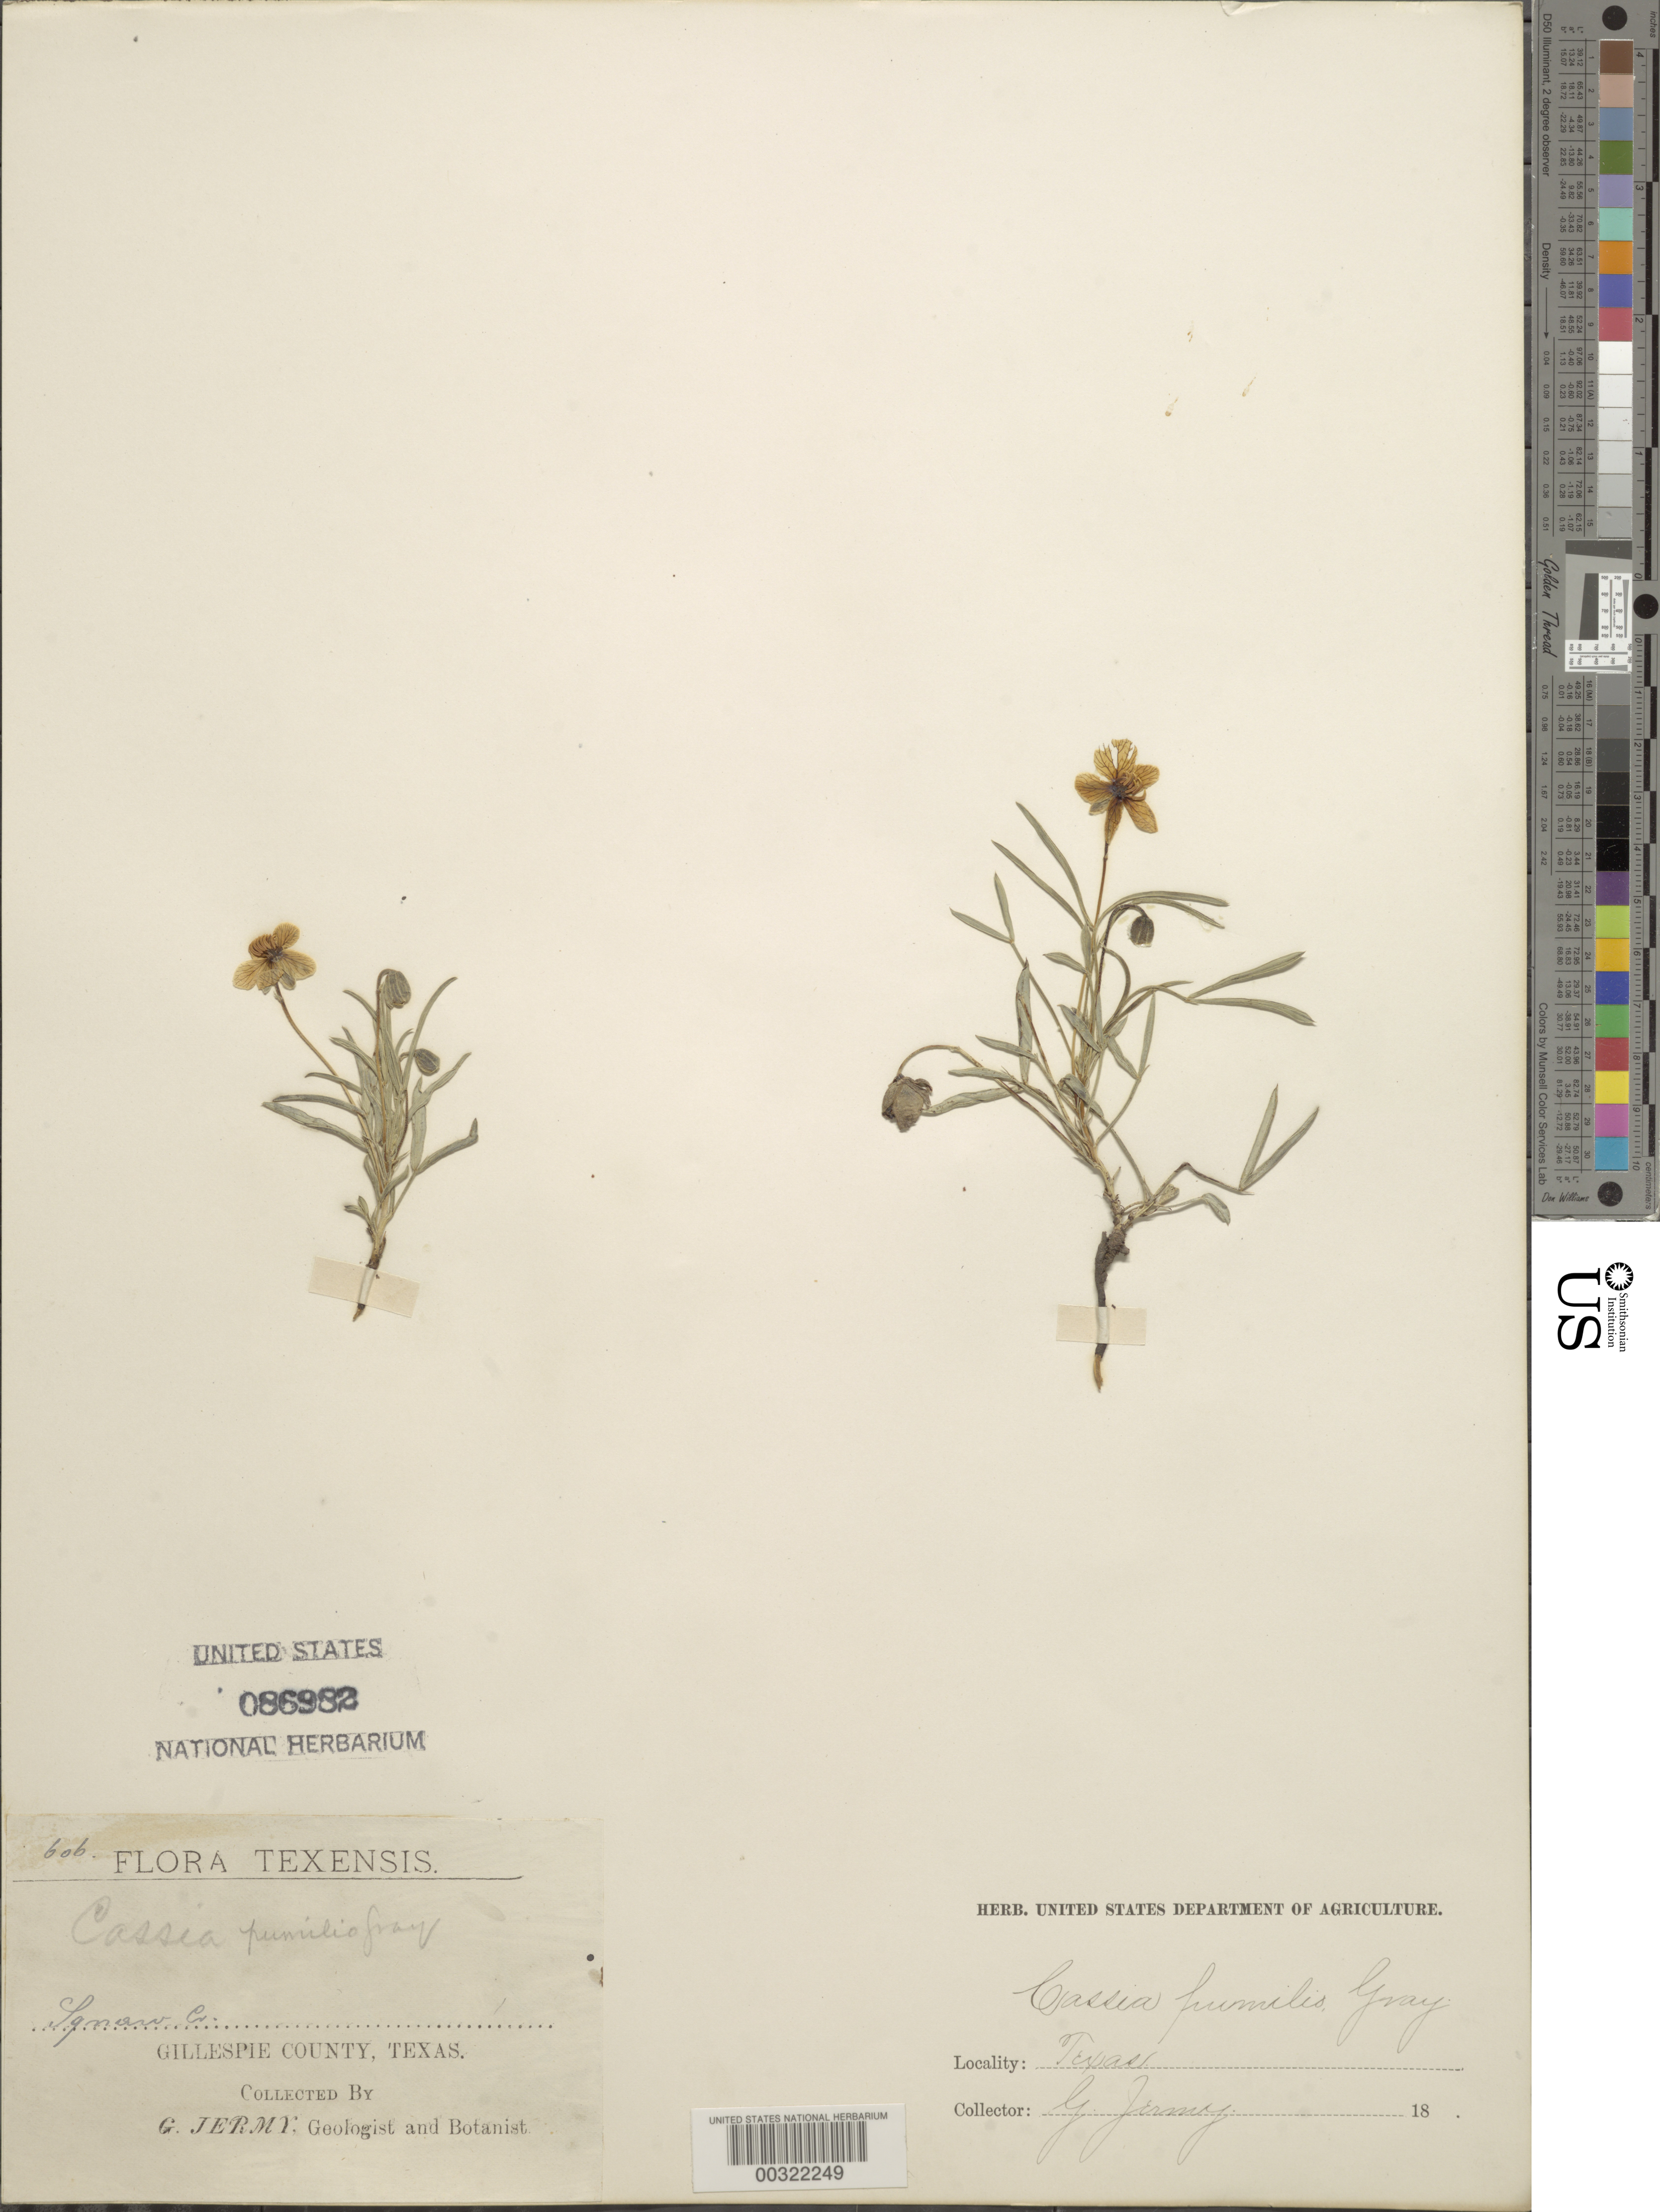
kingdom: Plantae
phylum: Tracheophyta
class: Magnoliopsida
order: Fabales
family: Fabaceae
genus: Senna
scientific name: Senna pumilio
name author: (A. Gray) H.S. Irwin & Barneby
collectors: G. Jermy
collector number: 606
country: United States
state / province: Texas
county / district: Gillespie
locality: Ignow creek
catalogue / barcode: US 86982